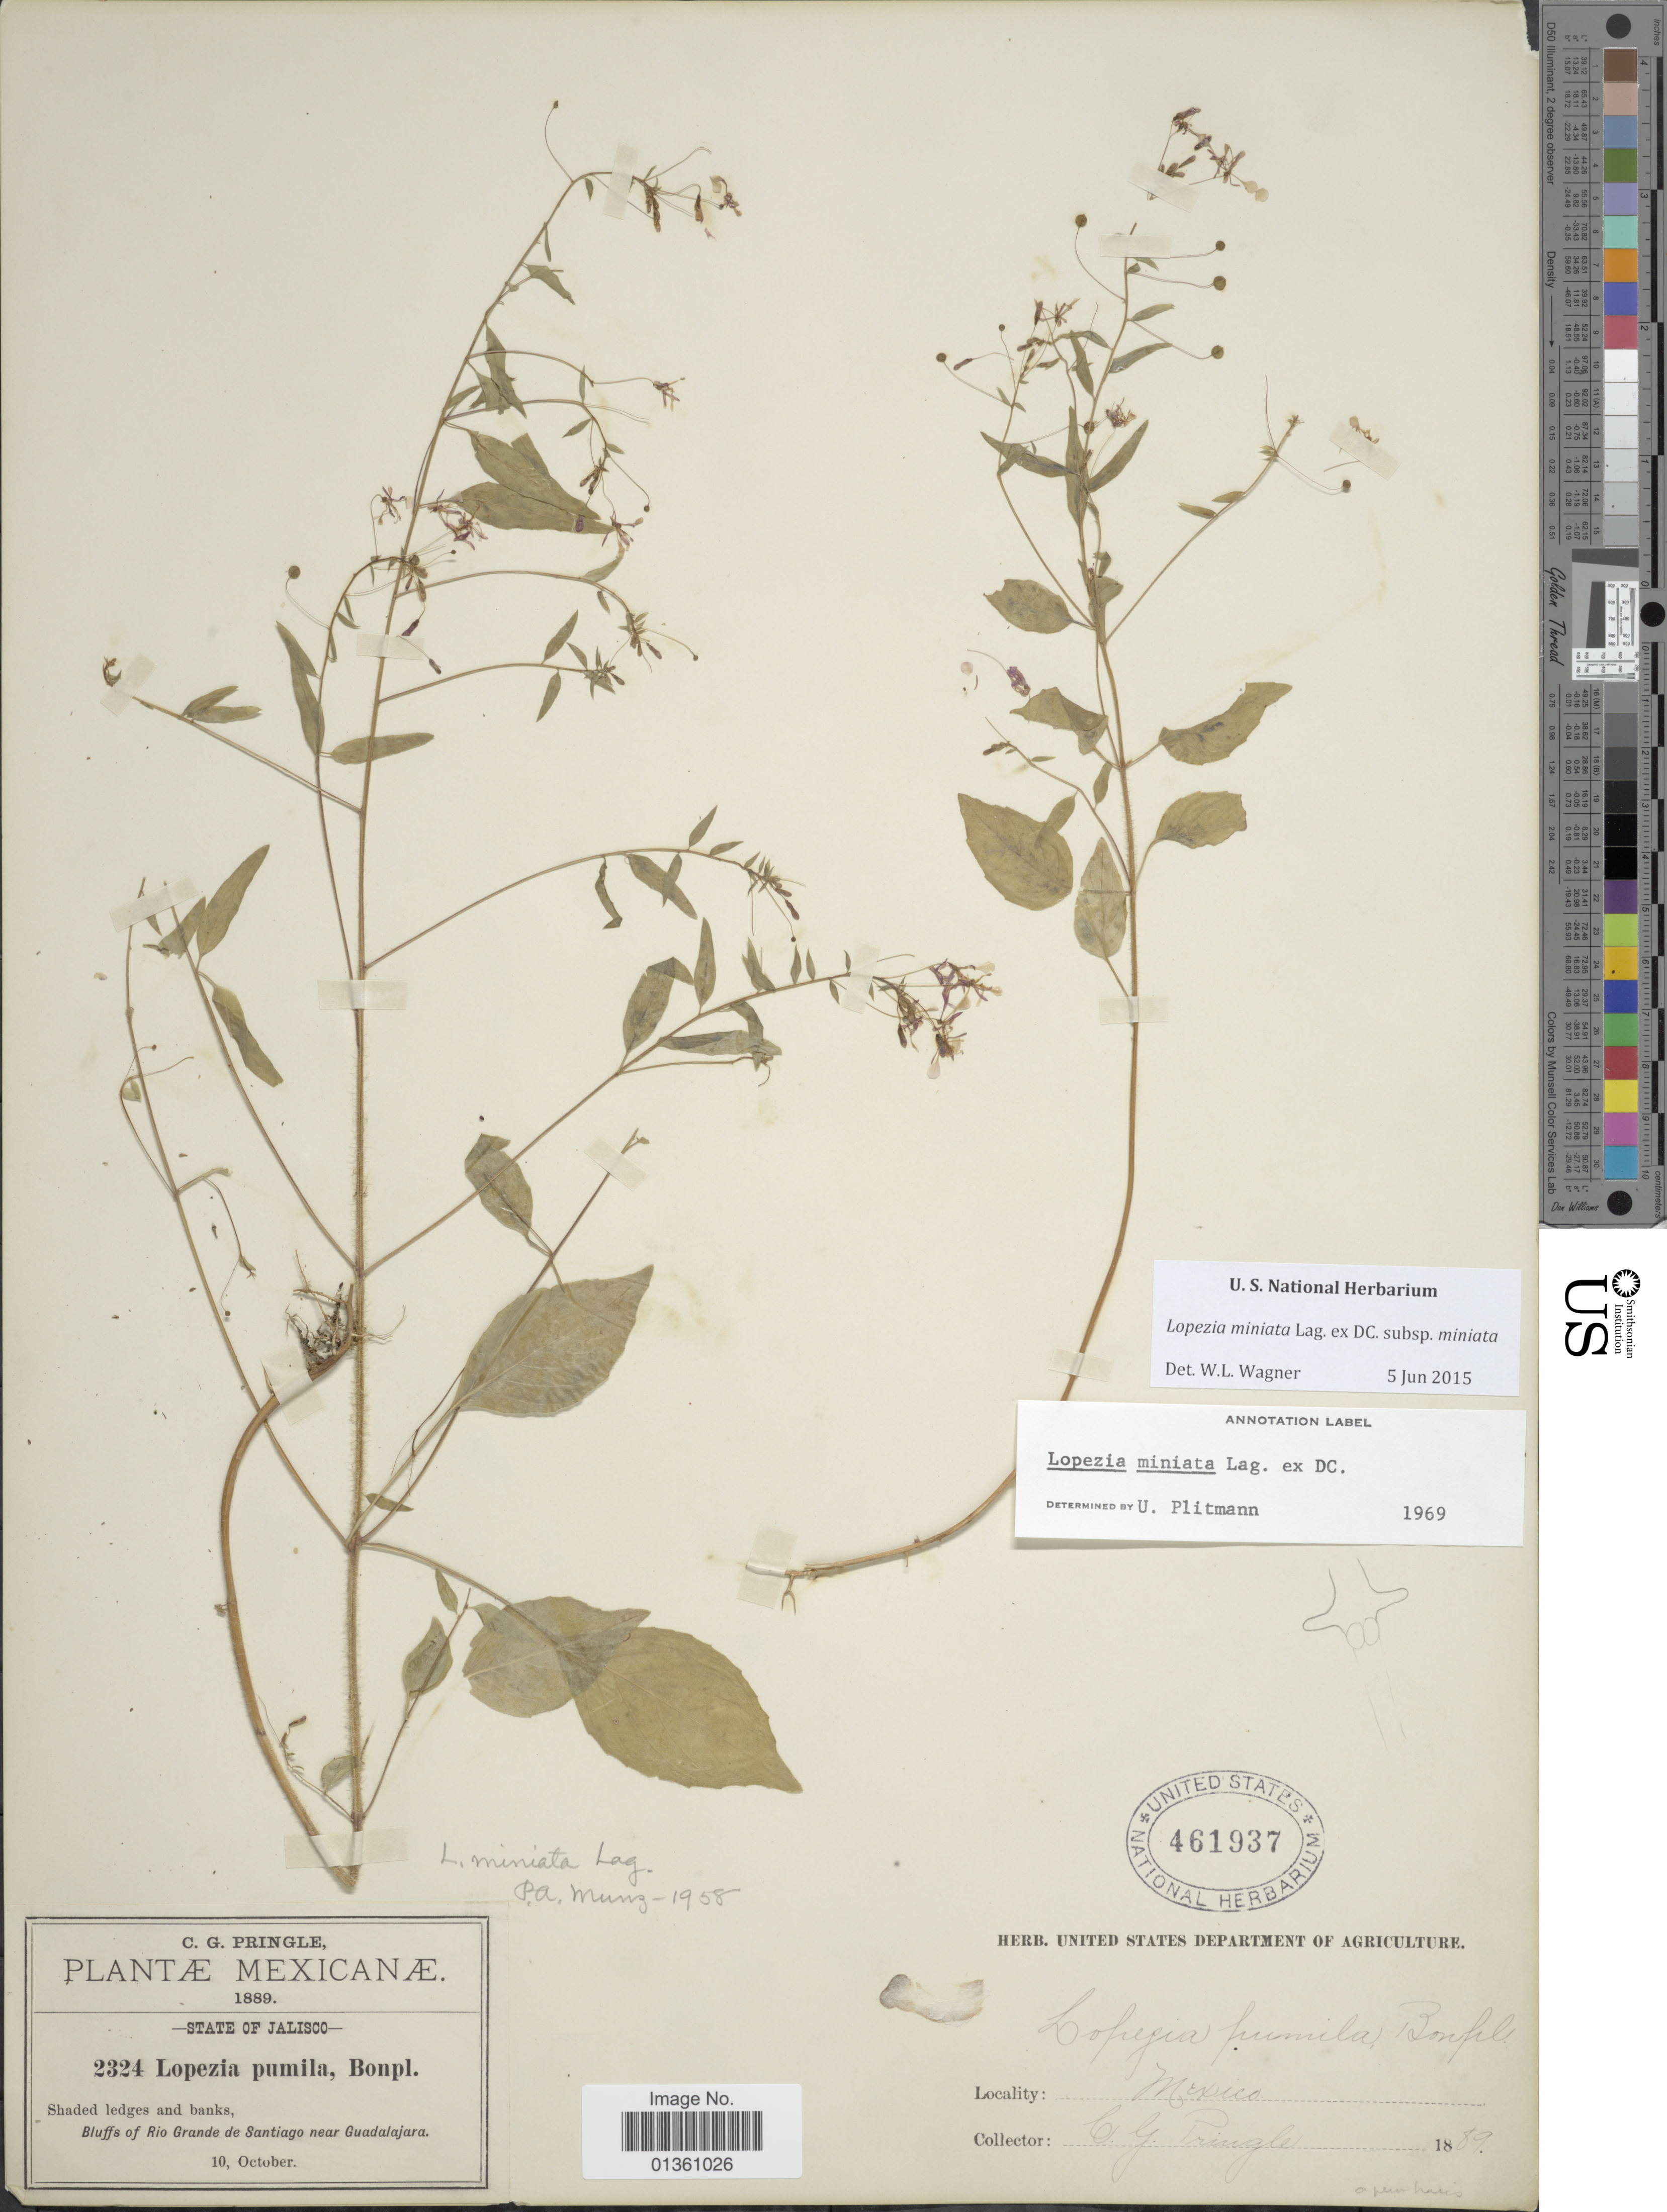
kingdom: Plantae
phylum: Tracheophyta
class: Magnoliopsida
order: Myrtales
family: Onagraceae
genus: Lopezia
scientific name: Lopezia miniata subsp. miniata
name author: Lag. ex DC.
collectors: C. G. Pringle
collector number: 2324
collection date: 1889-10-10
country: Mexico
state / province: Jalisco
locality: Bluffs of Rio Grande de Santiago near Guadalajara.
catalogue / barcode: US 461937